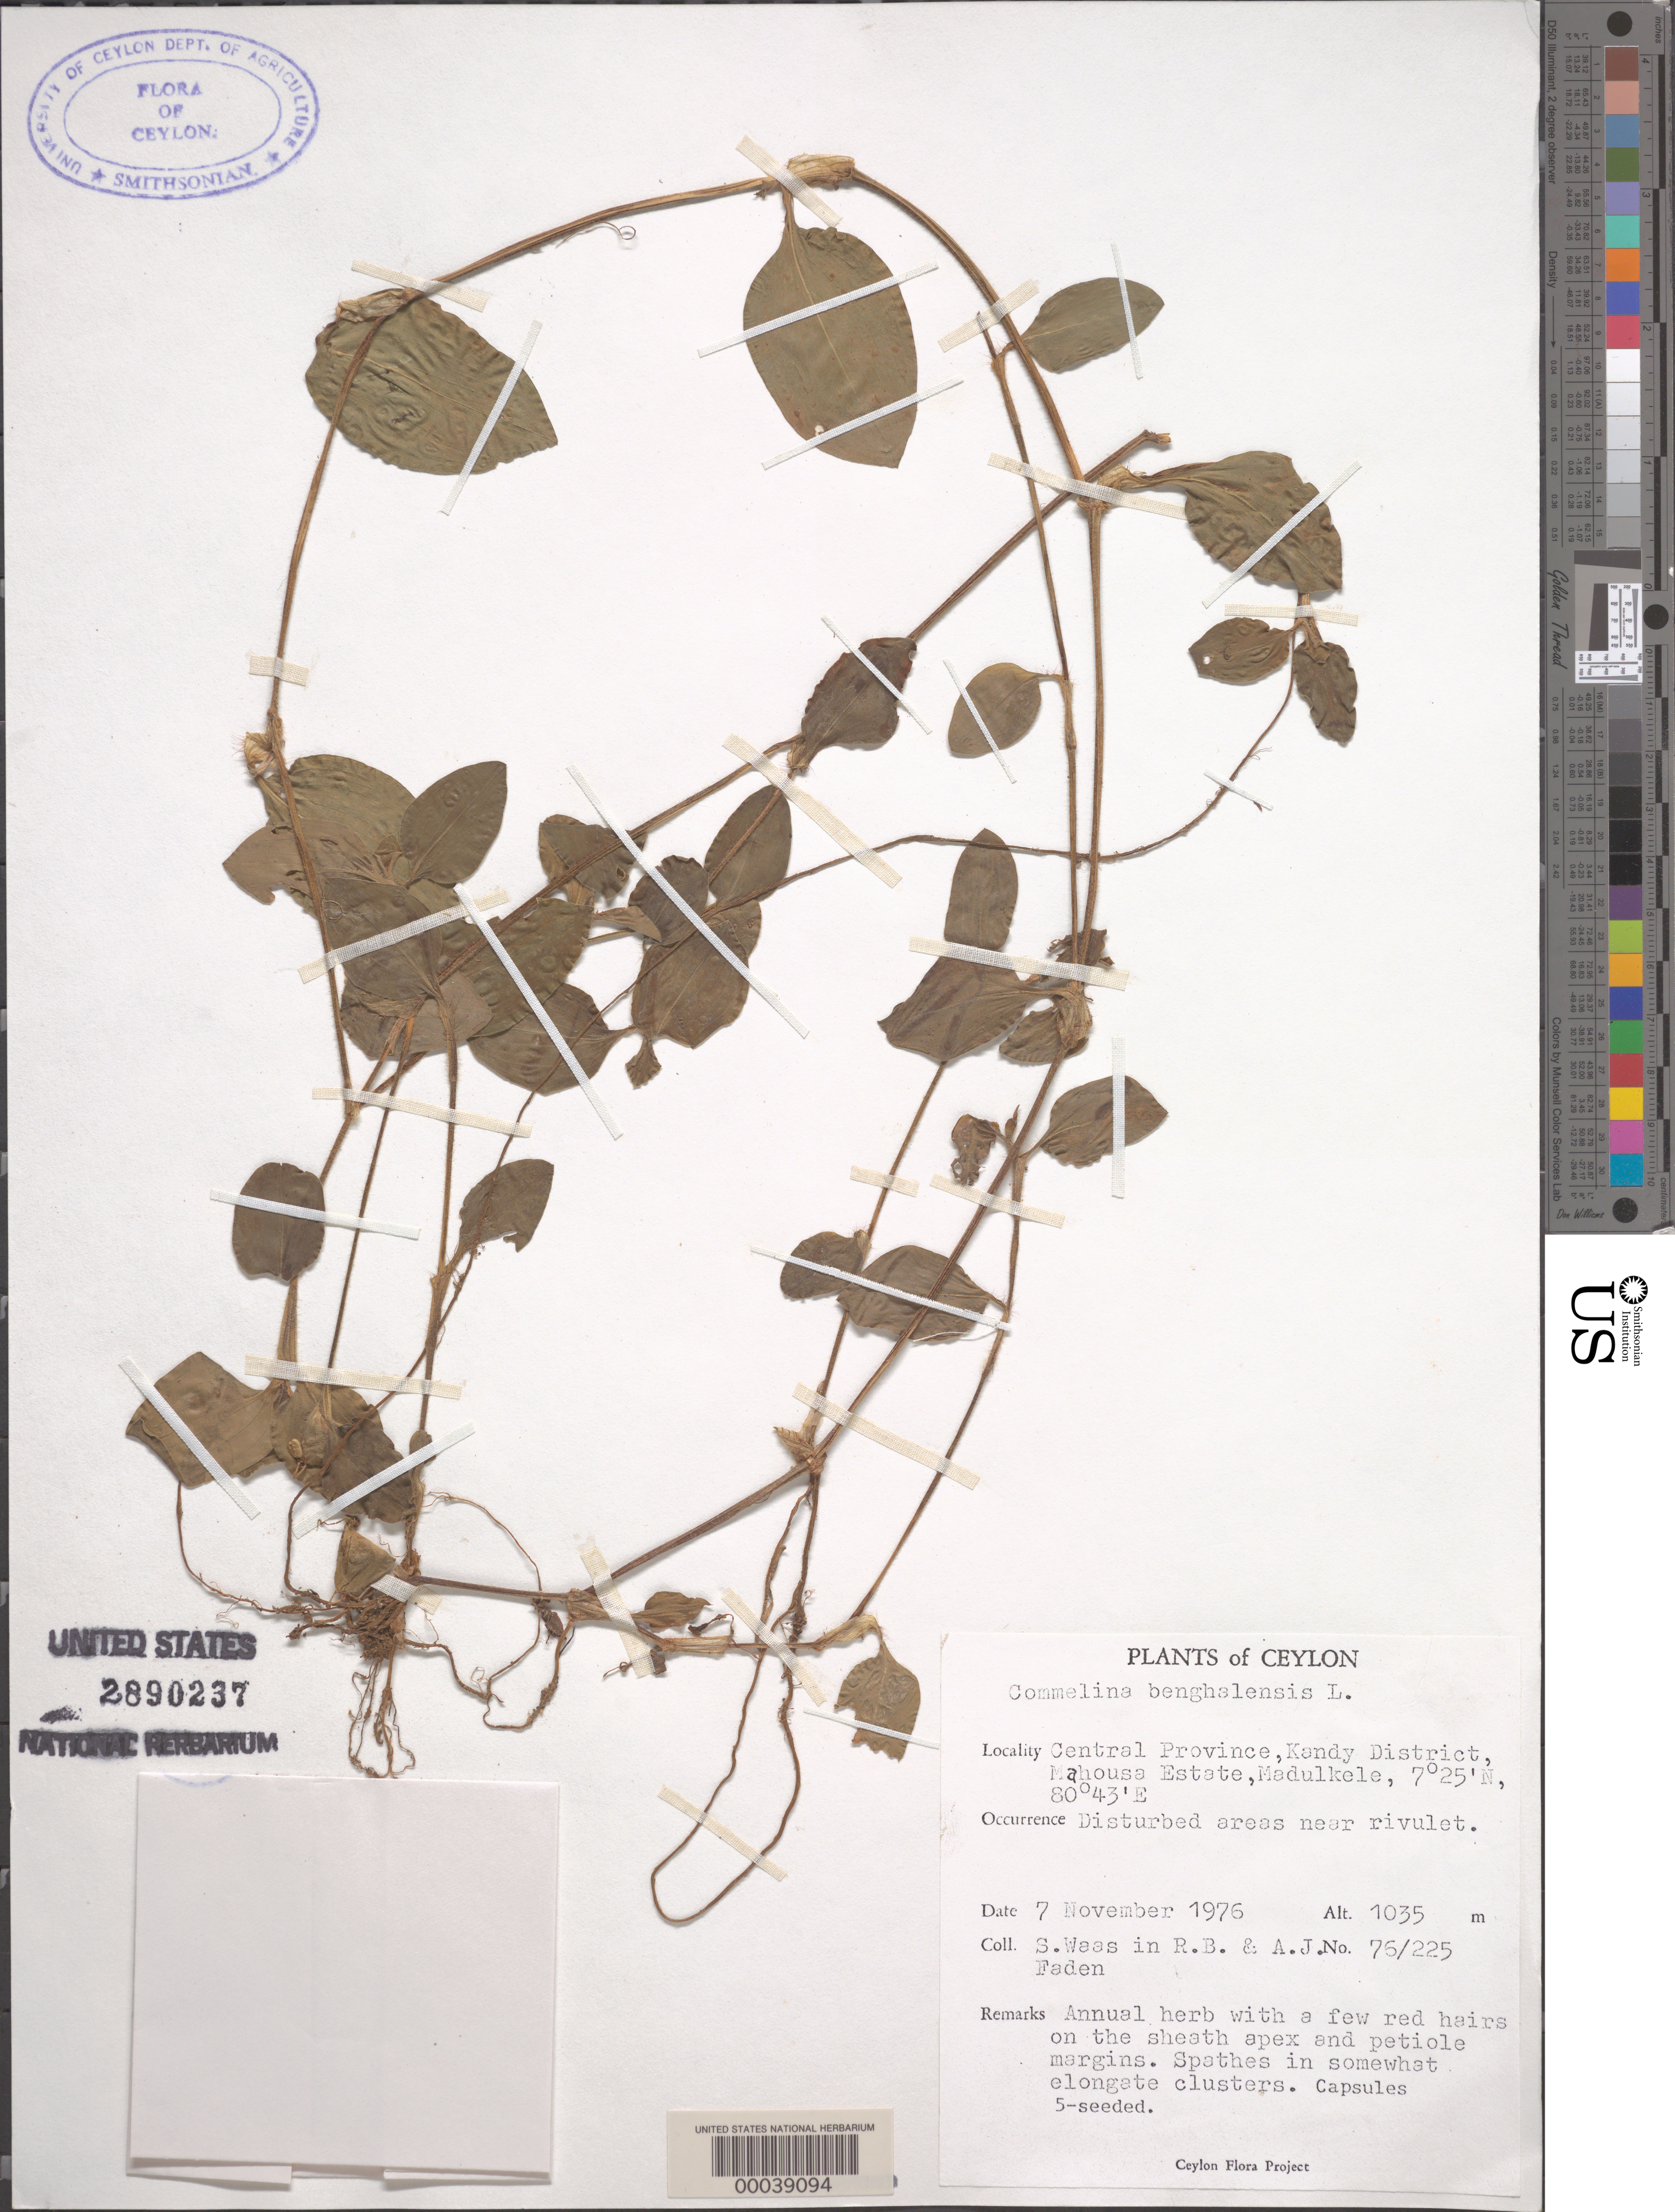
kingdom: Plantae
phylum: Tracheophyta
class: Liliopsida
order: Commelinales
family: Commelinaceae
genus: Commelina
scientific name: Commelina benghalensis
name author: L.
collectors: R. B. Faden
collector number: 76/225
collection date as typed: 07 Nov 1976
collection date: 1976-11-07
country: Sri Lanka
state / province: Central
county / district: Kandy Dist.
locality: Madulkele, mahousa estate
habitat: Disturbed areas near rivulet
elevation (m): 1035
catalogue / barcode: US 2890237